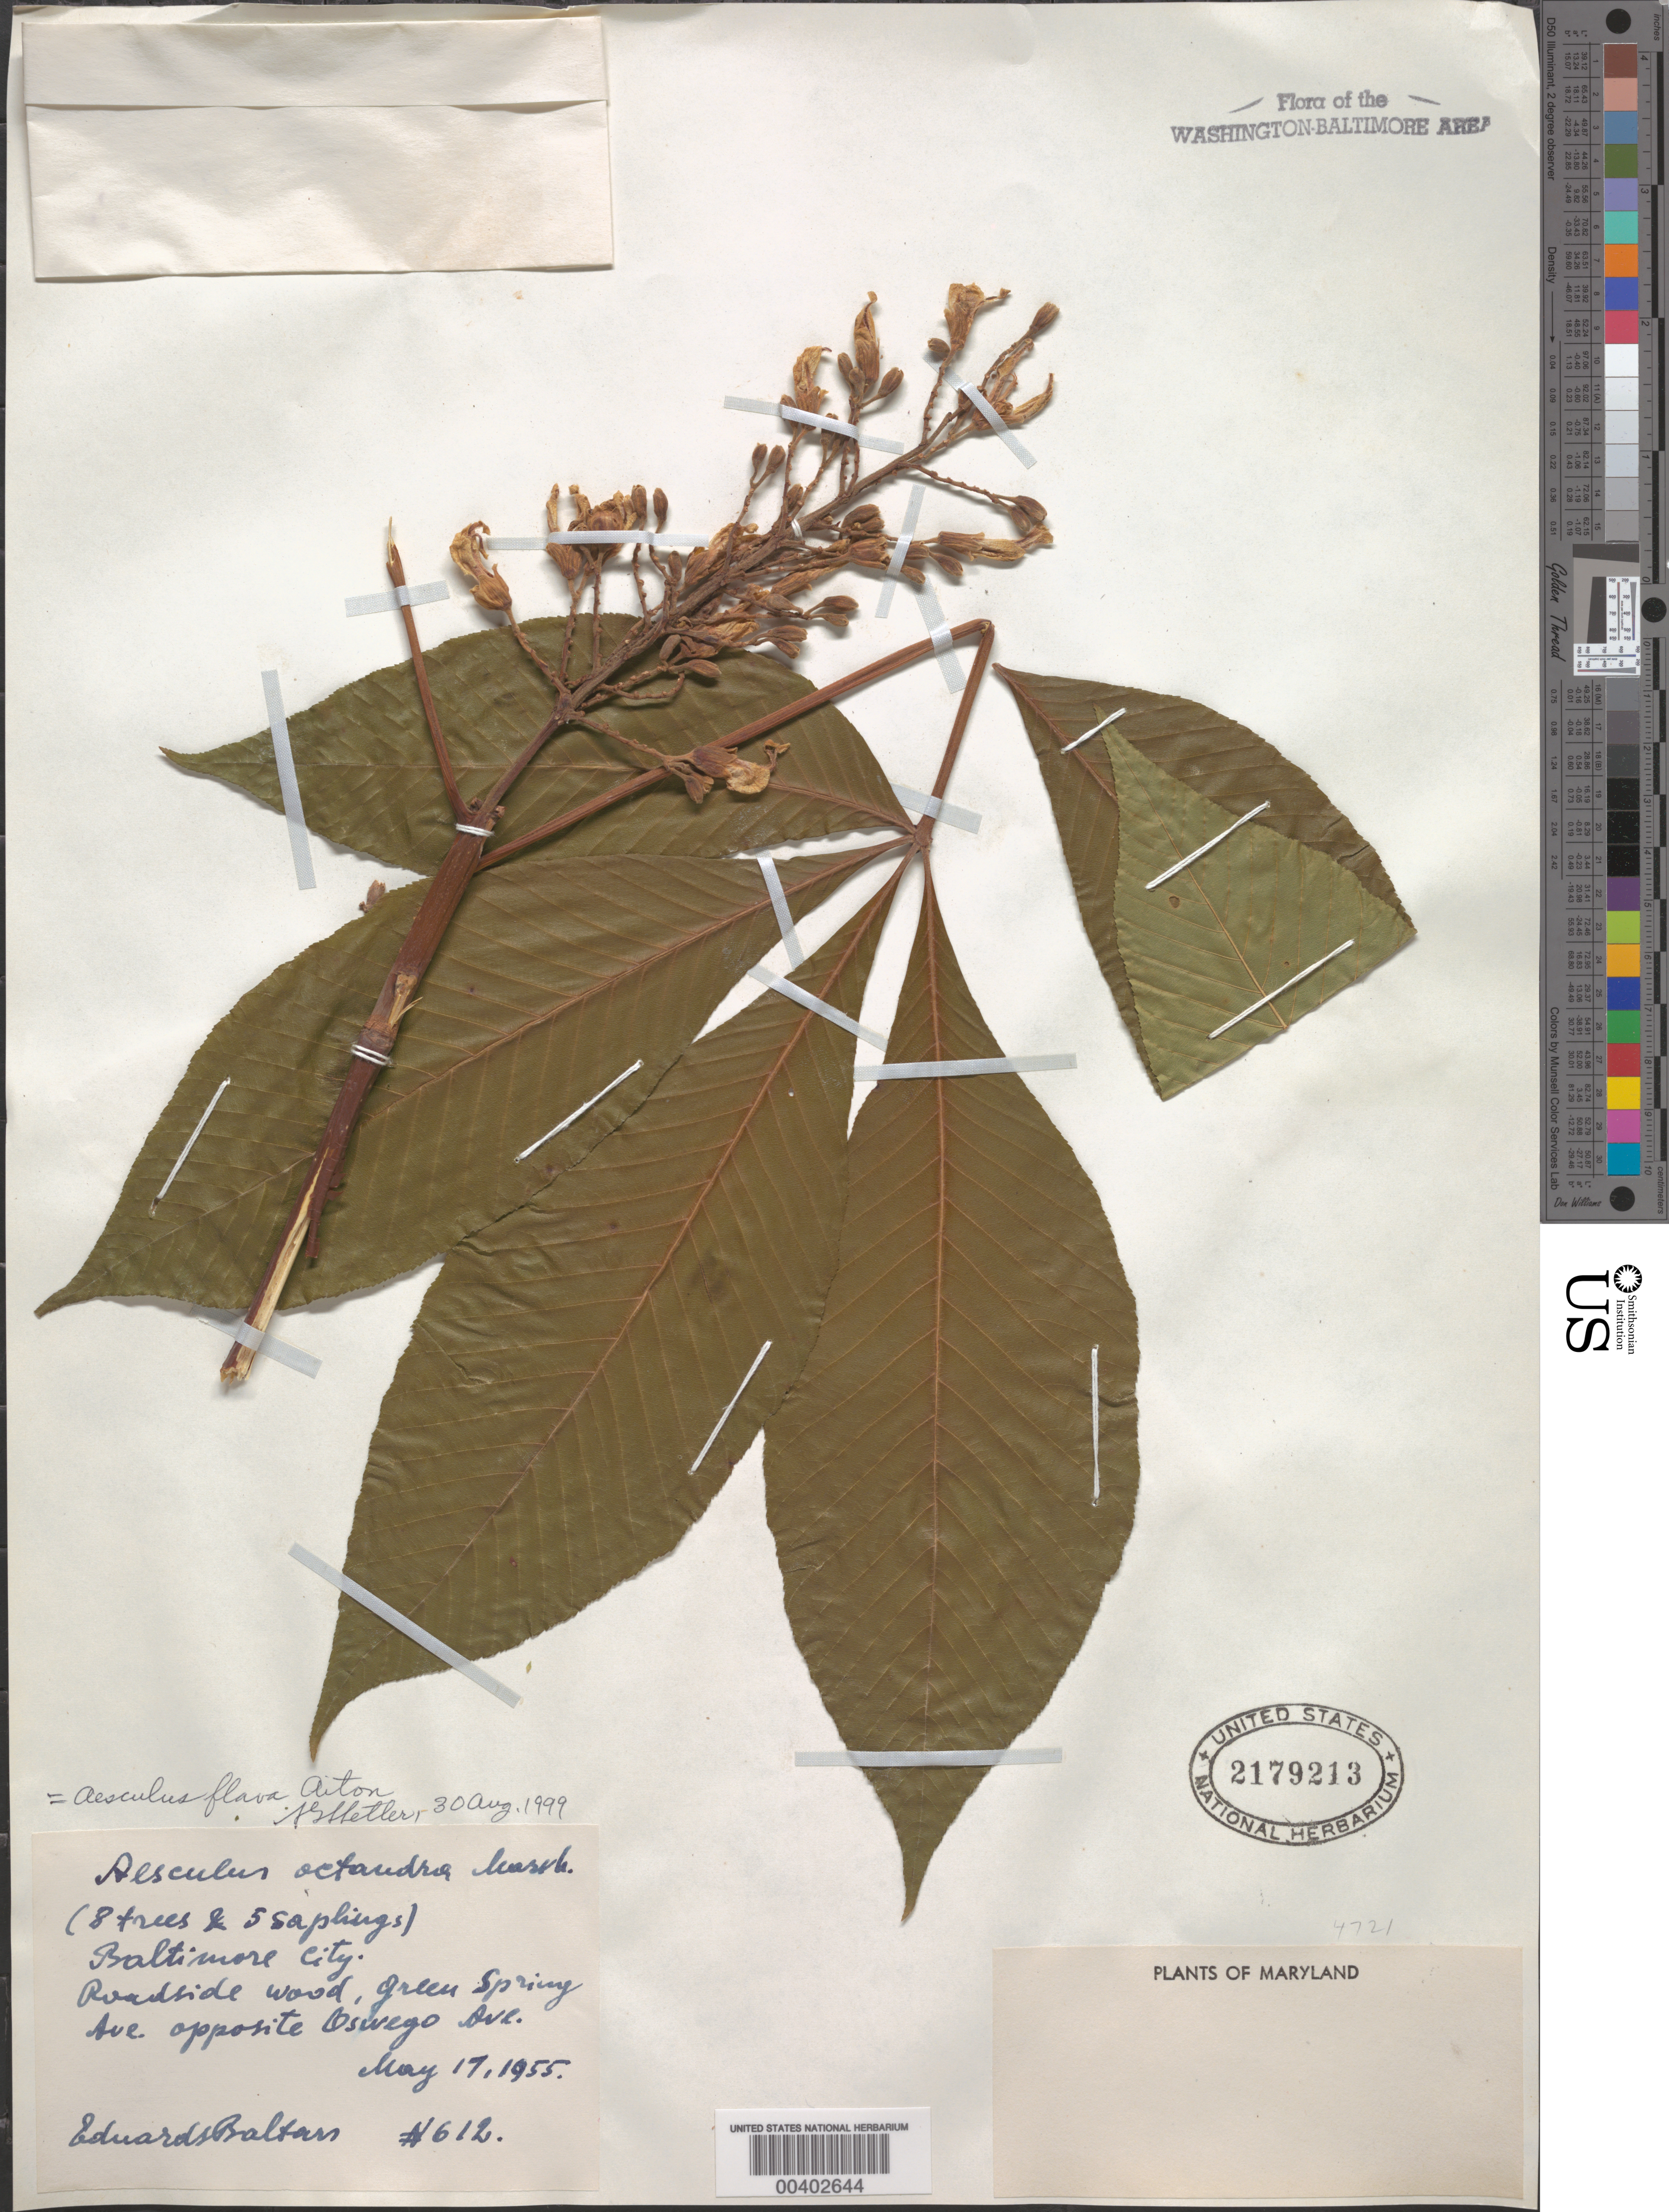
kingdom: Plantae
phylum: Tracheophyta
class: Magnoliopsida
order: Sapindales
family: Sapindaceae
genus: Aesculus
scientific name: Aesculus flava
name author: Sol.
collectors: E. Baltars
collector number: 612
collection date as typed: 17 May 1955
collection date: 1955-05-17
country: United States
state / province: Maryland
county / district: Baltimore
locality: Green Spring Avenue, opposite Oswego Avenue, Baltimore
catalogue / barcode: US 2179213